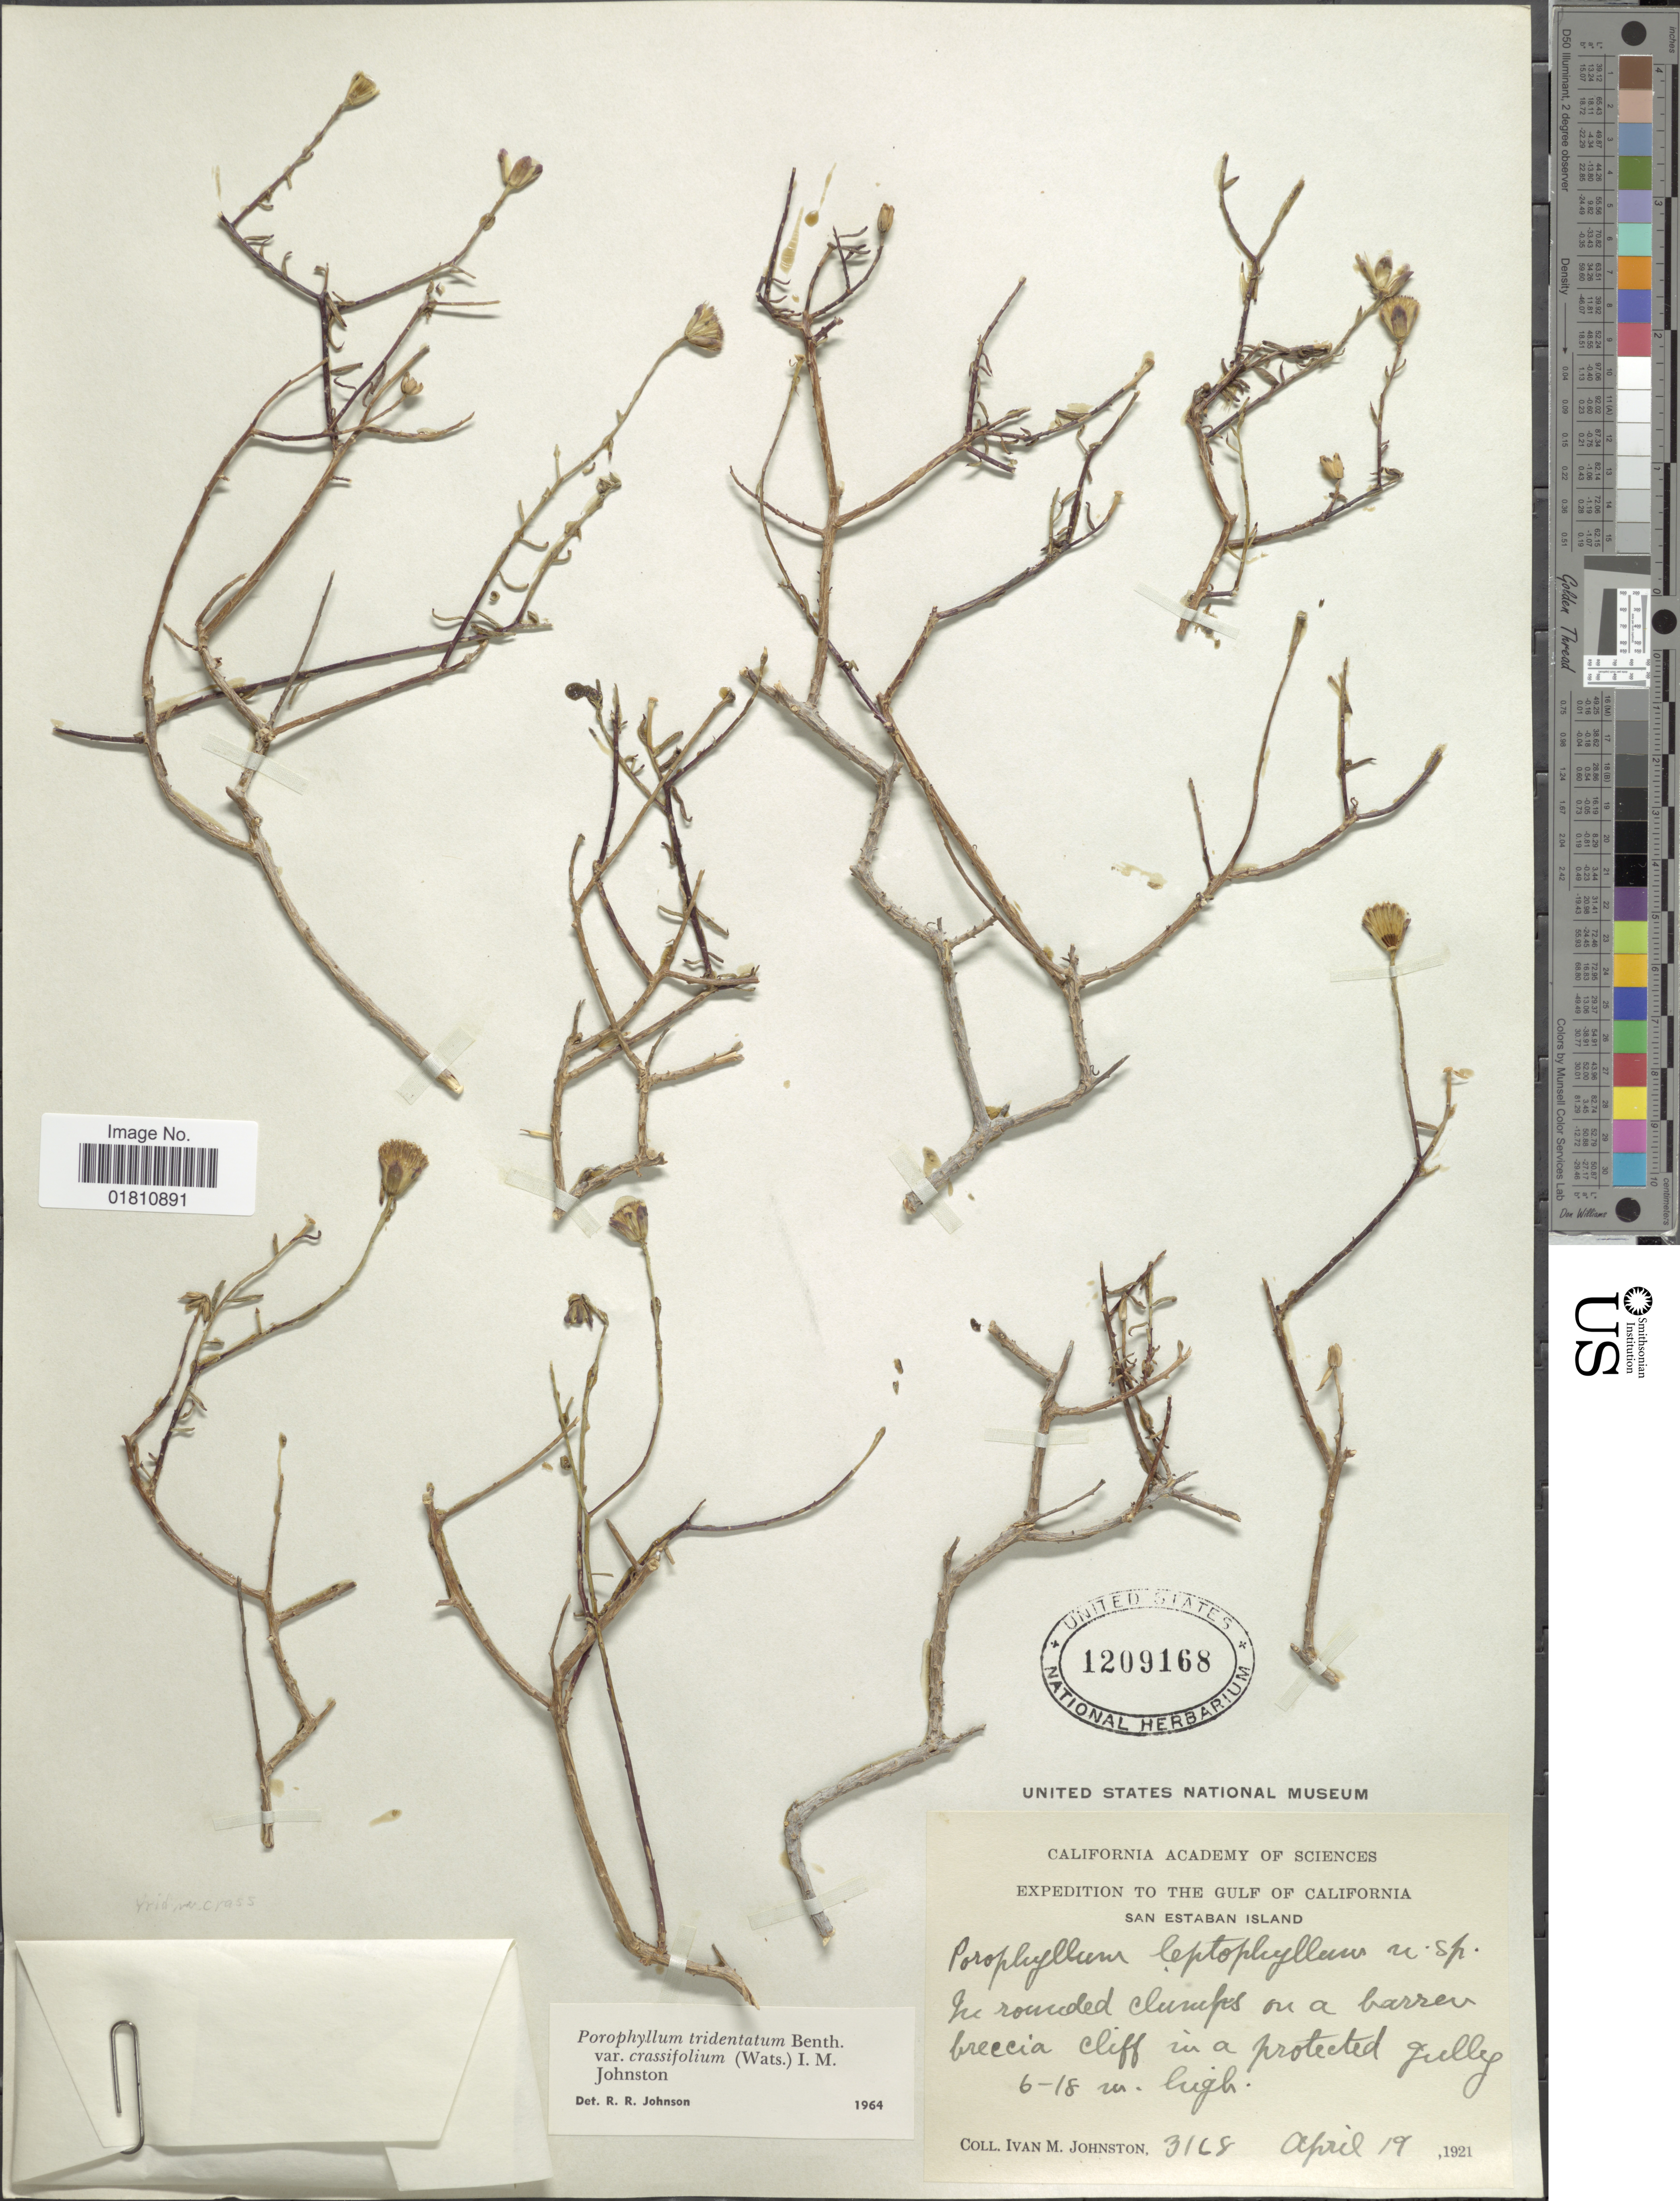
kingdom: Plantae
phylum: Tracheophyta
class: Magnoliopsida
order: Asterales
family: Asteraceae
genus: Bajacalia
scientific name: Bajacalia crassifolia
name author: (S. Watson) Loockerman et al.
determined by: Anzuinelli, M.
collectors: I.M. Johnston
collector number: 3168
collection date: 1921-04-19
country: Mexico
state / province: Baja California Sur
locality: The Gulf of California, San Esteban, in rounded clumps on a barren breccia cliff in a protected gully.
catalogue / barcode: US 1209168